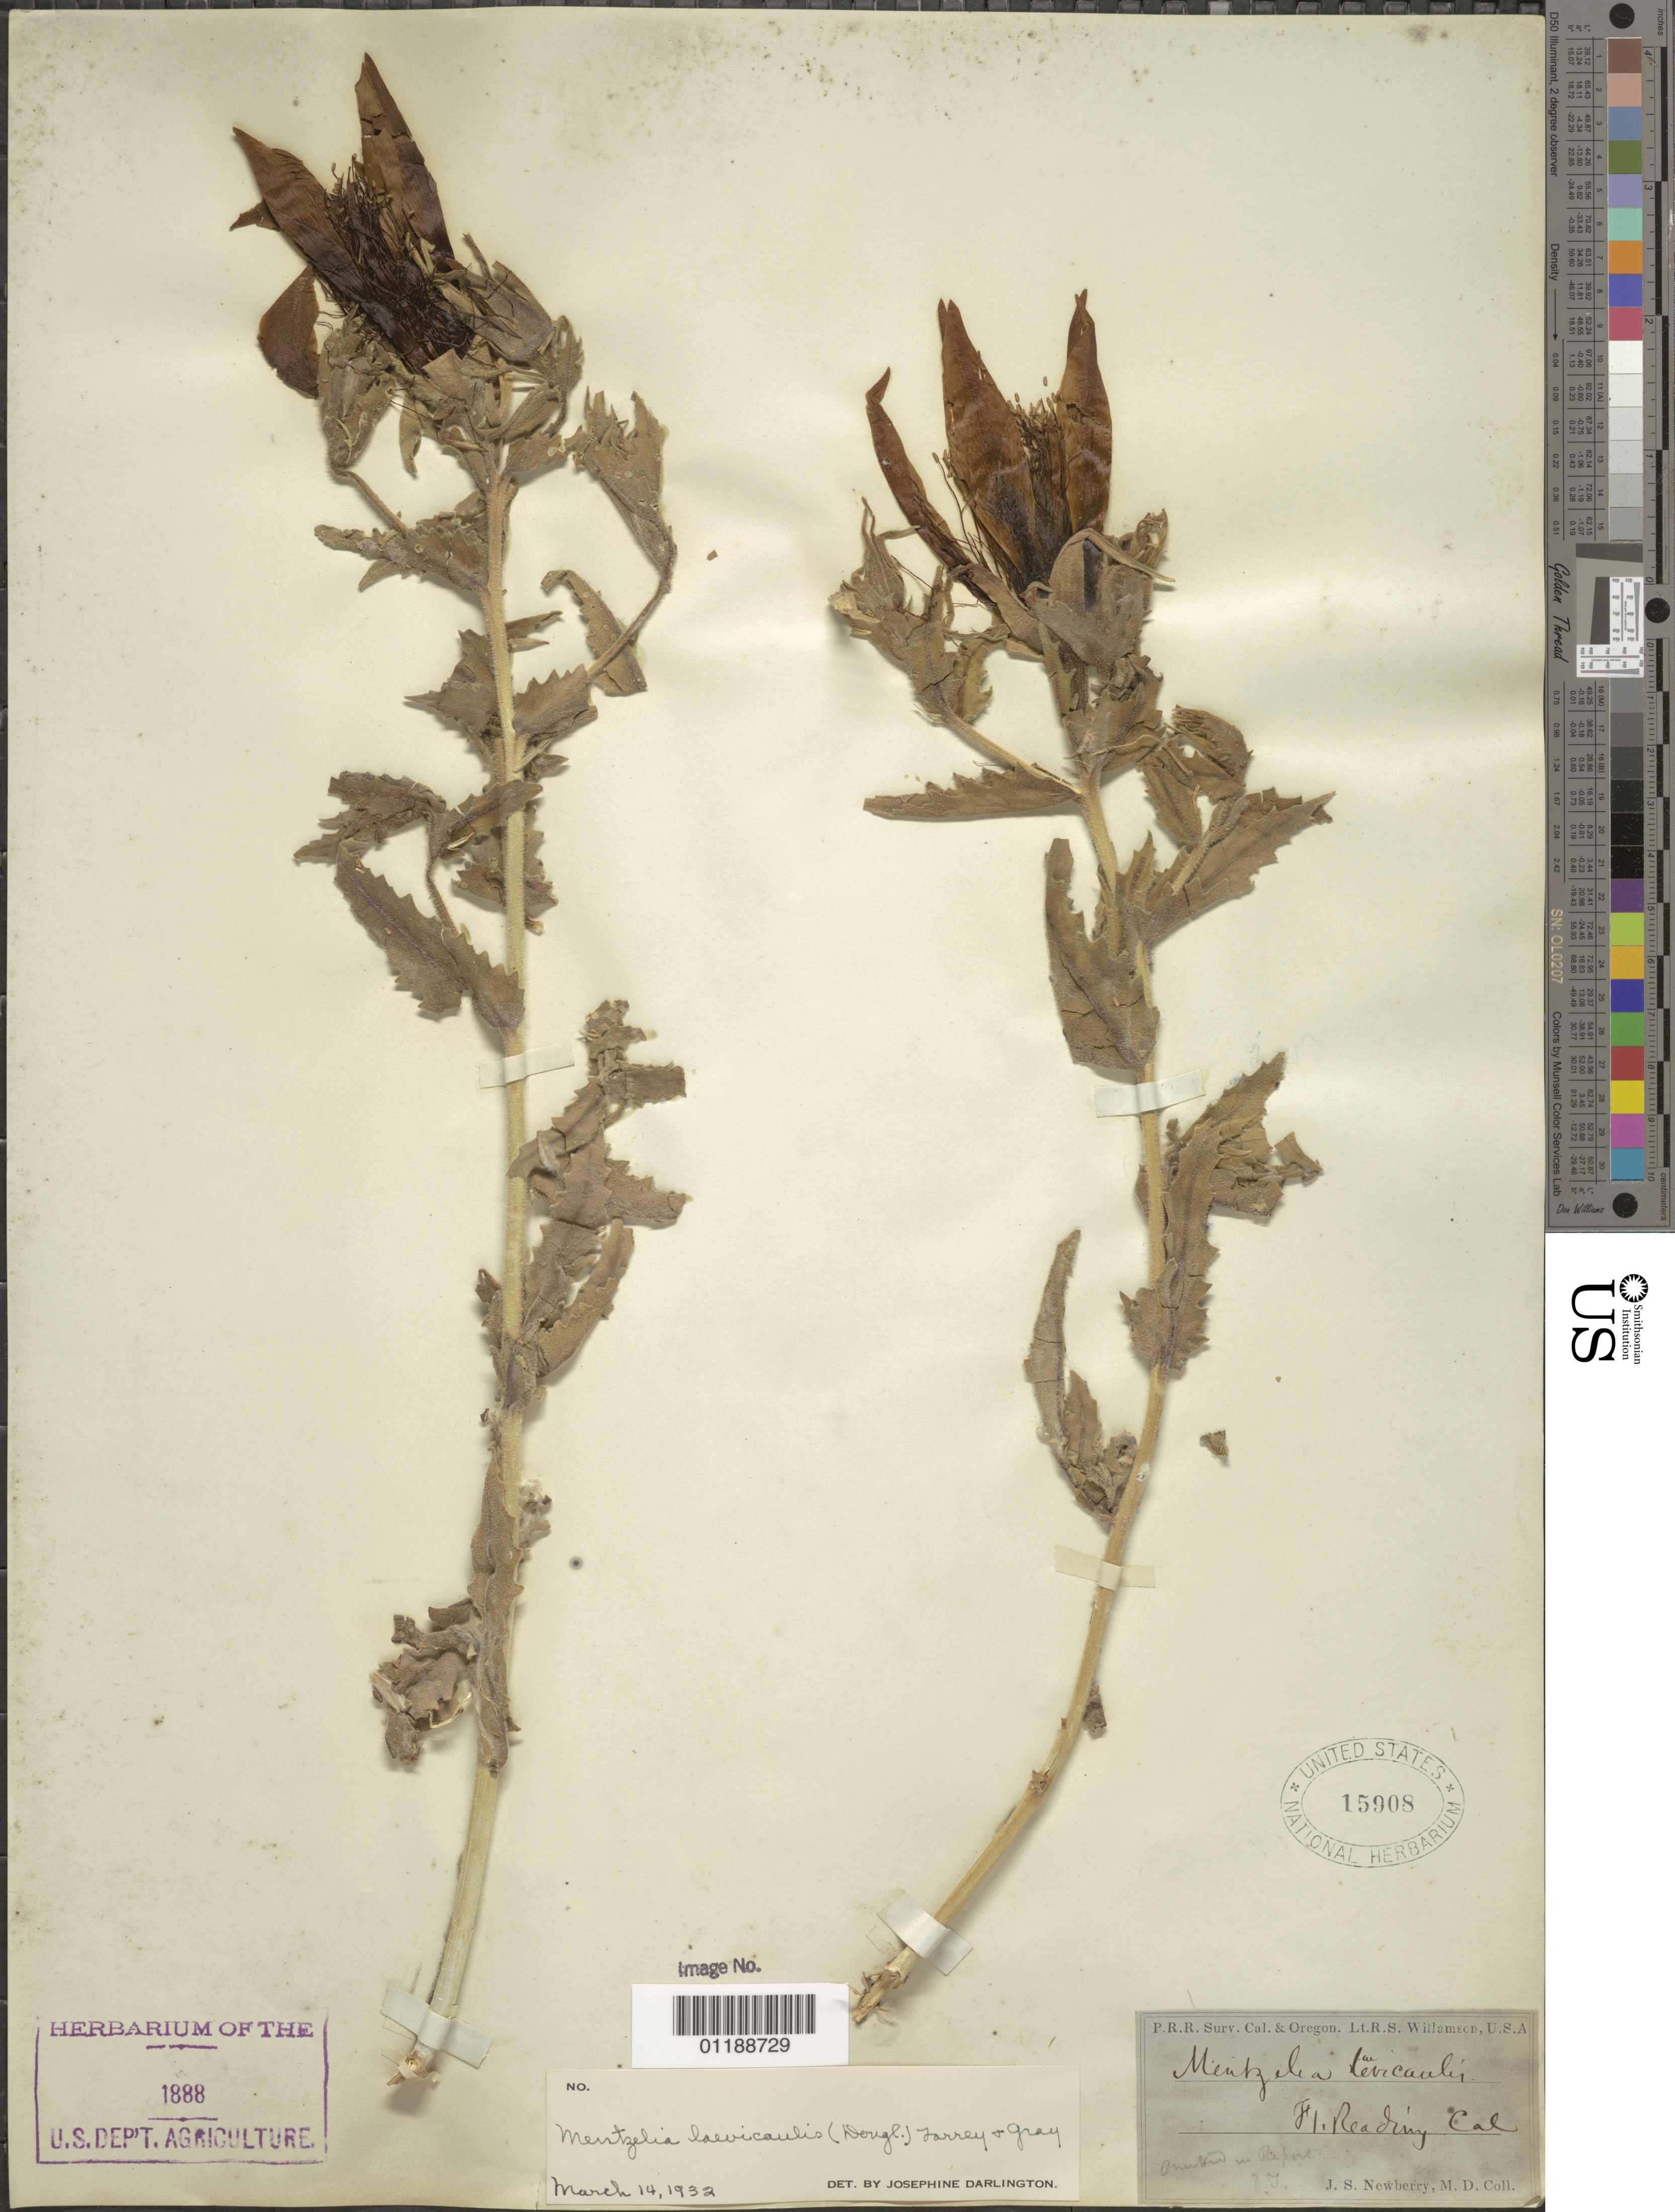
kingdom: Plantae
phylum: Tracheophyta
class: Magnoliopsida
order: Cornales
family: Loasaceae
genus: Mentzelia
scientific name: Mentzelia laevicaulis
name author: (Douglas ex Hook.) Torr. & A. Gray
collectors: J. S. Newberry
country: United States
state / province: California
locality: Fort Reading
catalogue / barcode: US 15908